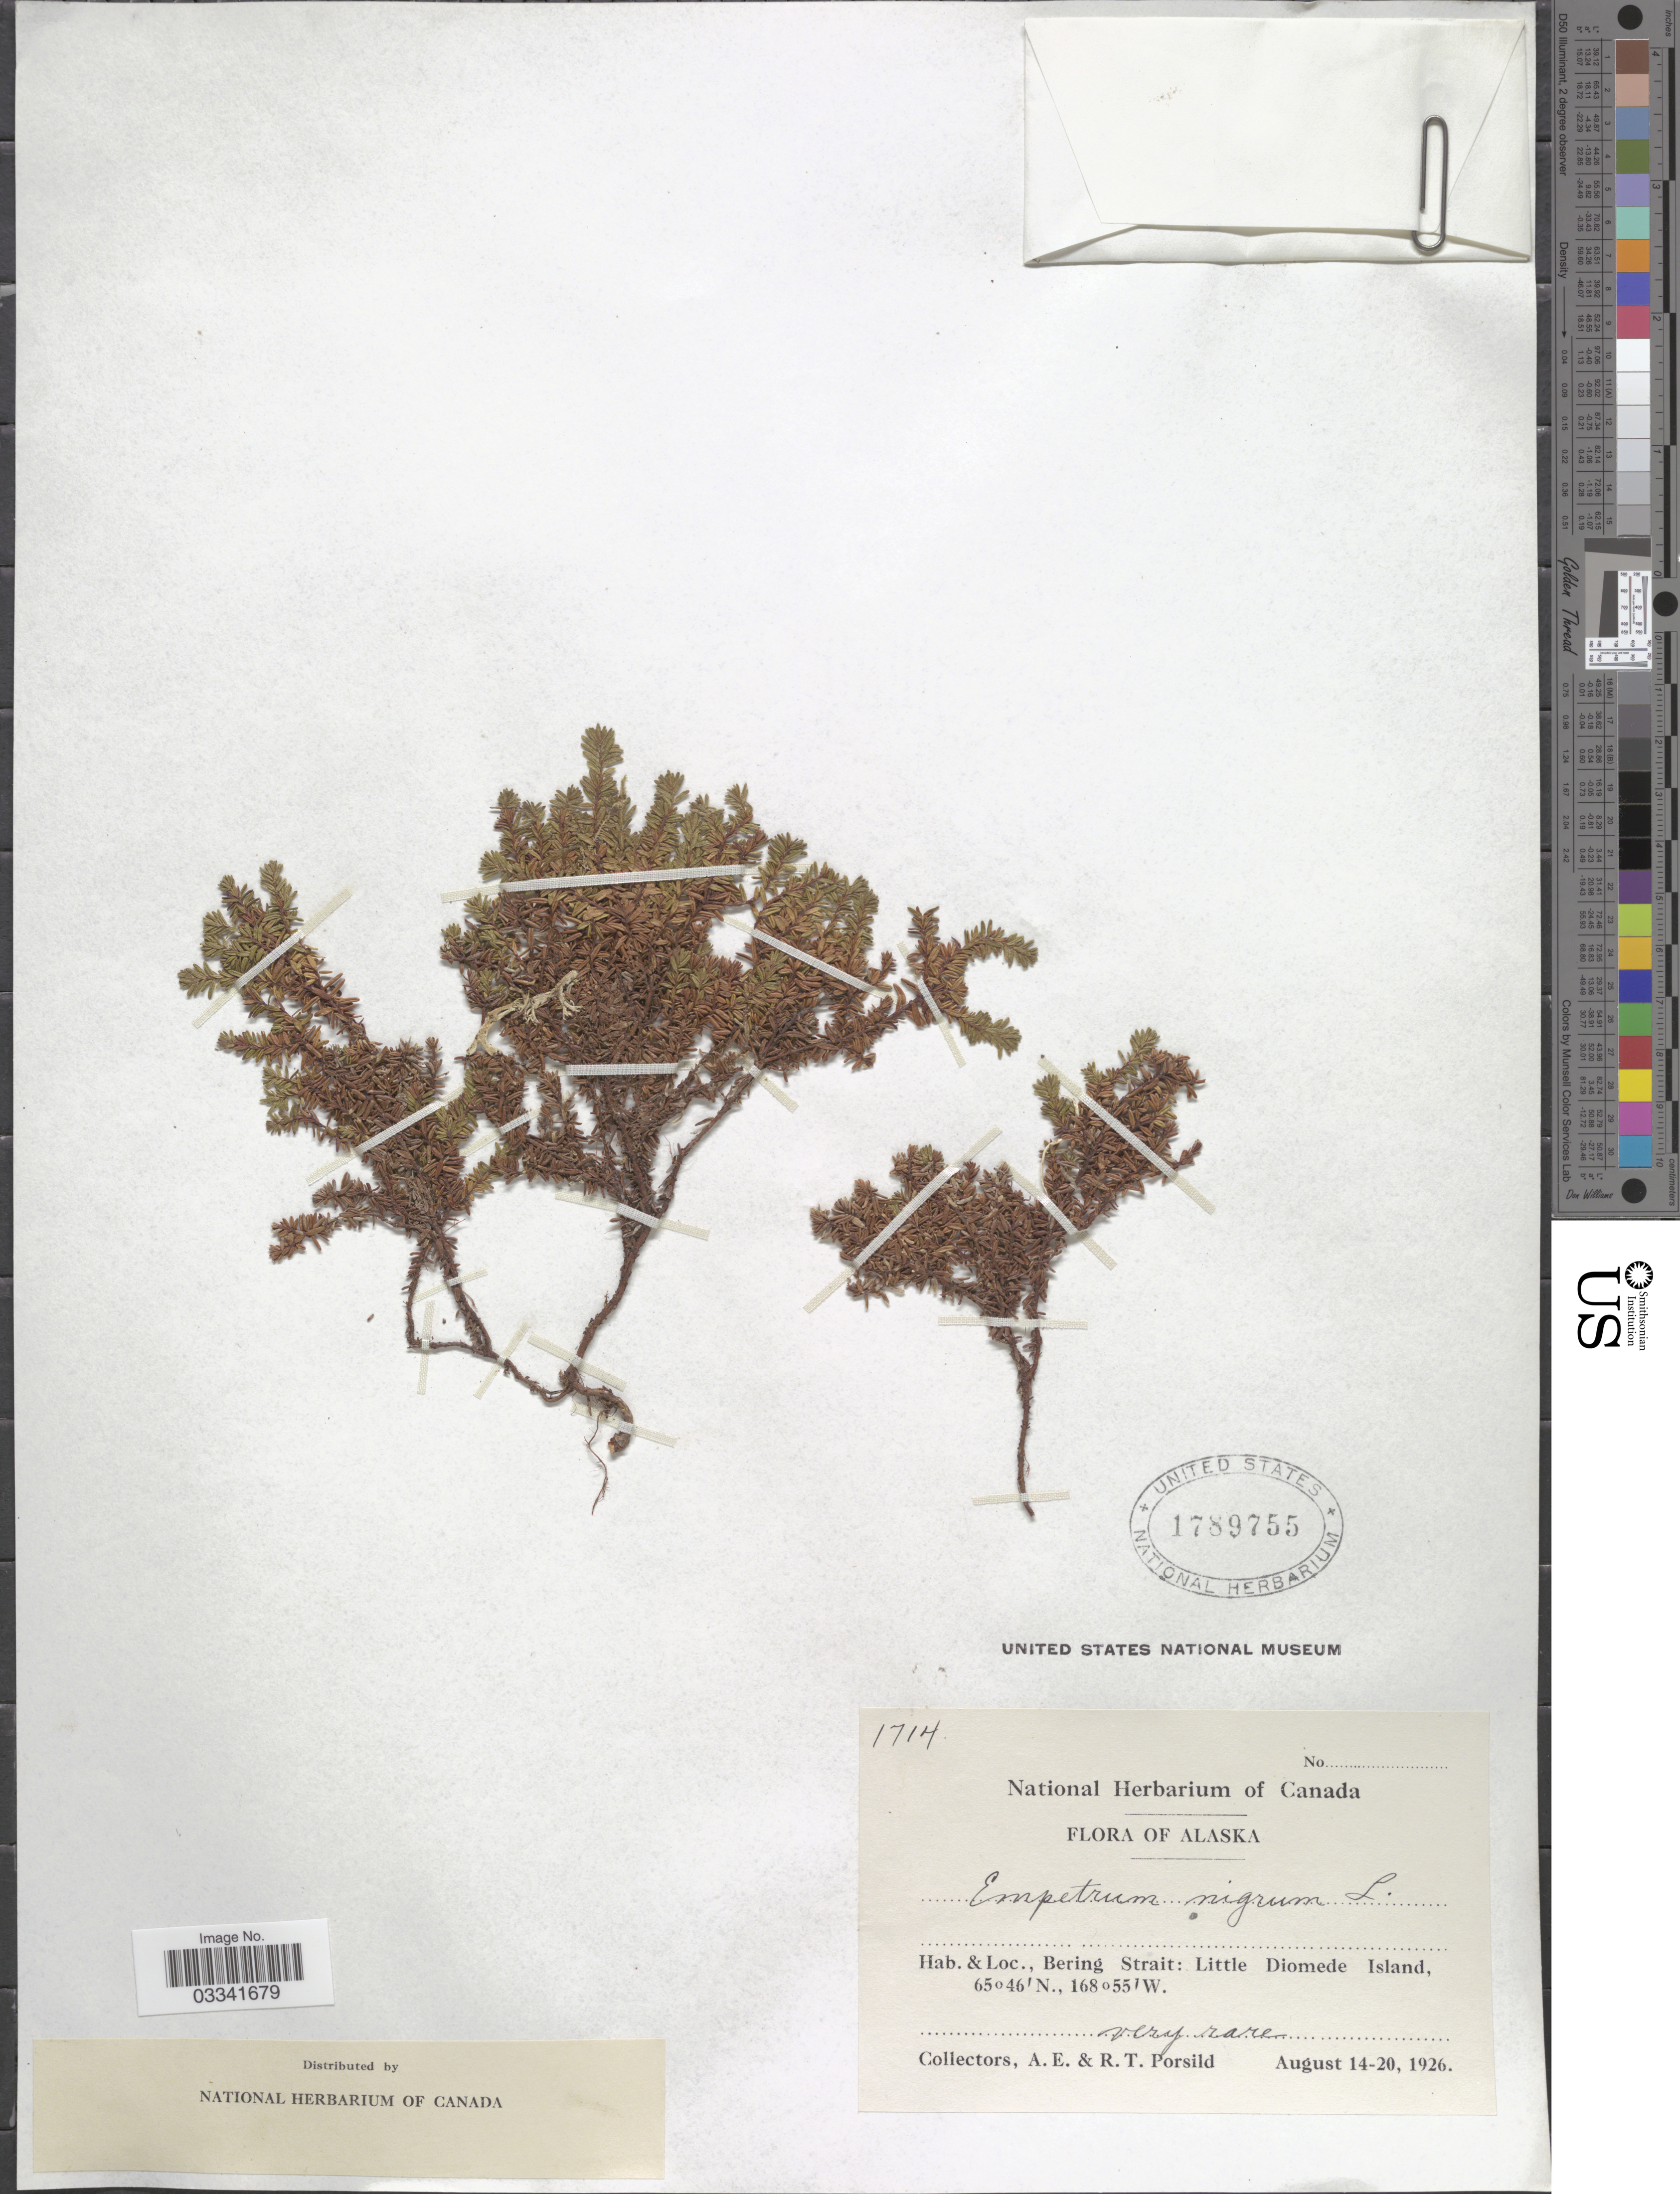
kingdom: Plantae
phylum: Tracheophyta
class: Magnoliopsida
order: Ericales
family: Ericaceae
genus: Empetrum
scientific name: Empetrum nigrum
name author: L.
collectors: A. E. Porsild & R. T. Porsild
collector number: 1714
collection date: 1926-08-14/1926-08-20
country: United States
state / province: Alaska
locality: Bering Strait: Little Diomede Island.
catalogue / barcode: US 1789755